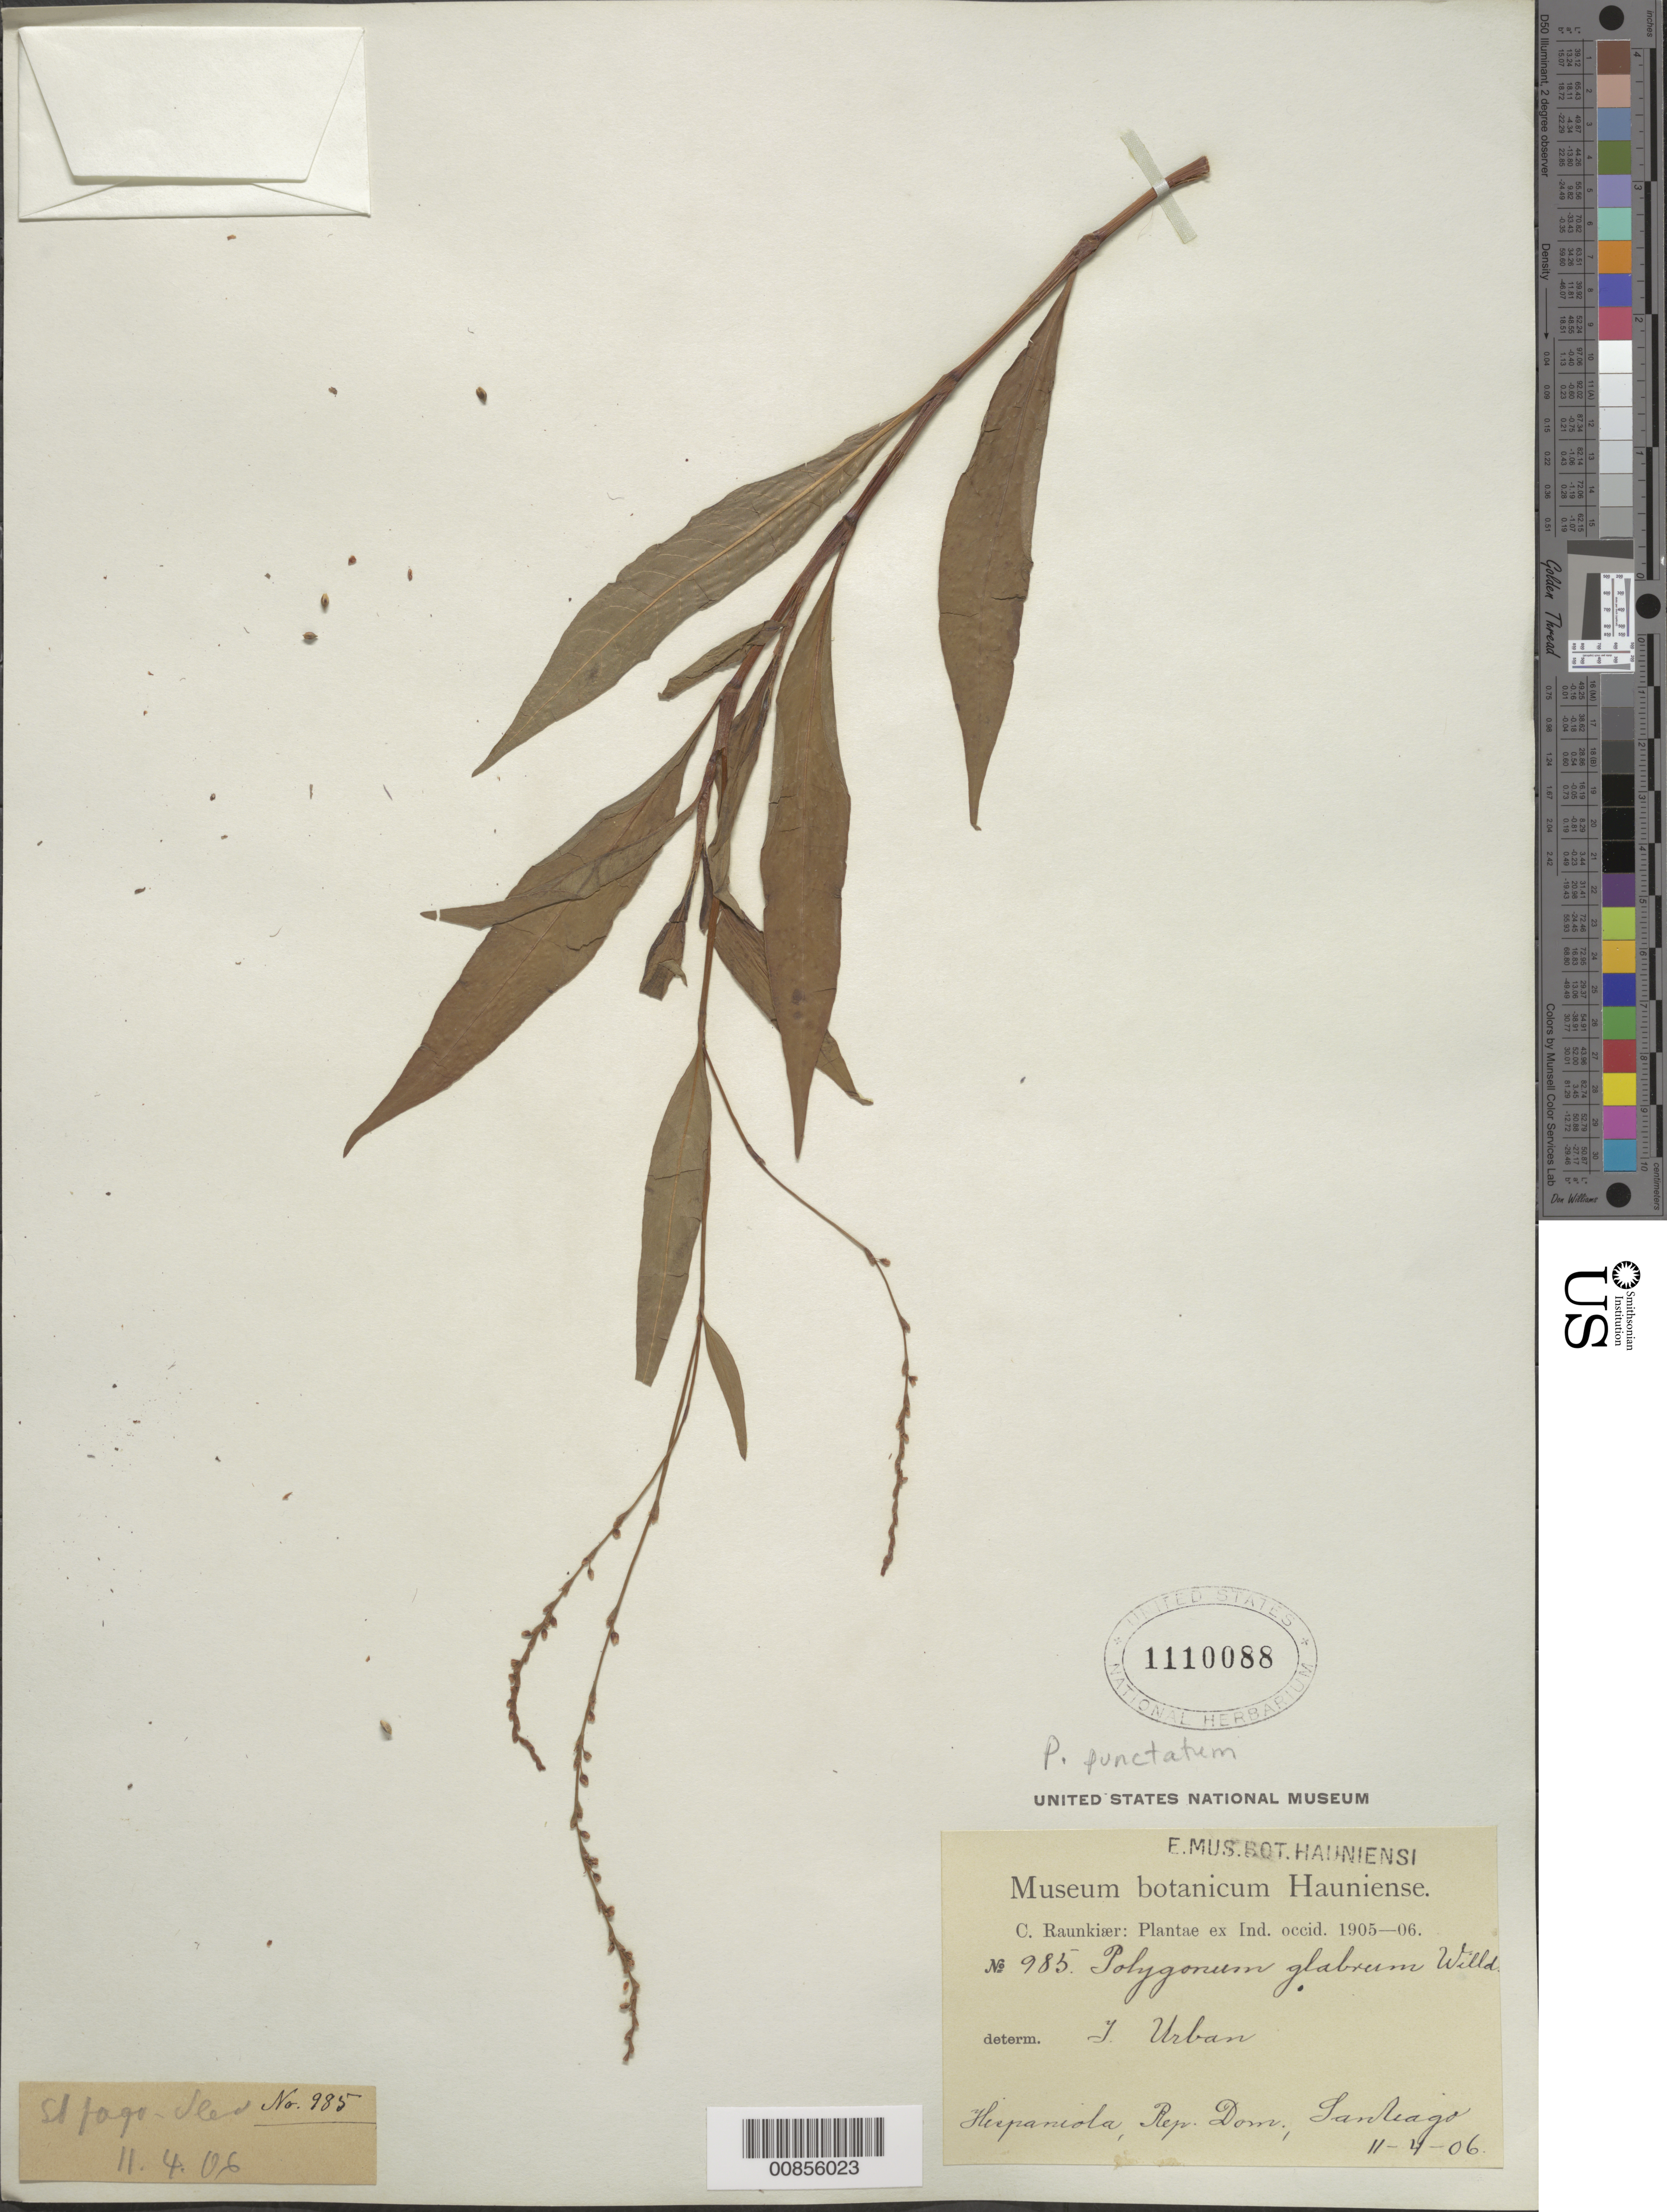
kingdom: Plantae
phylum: Tracheophyta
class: Magnoliopsida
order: Caryophyllales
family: Polygonaceae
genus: Polygonum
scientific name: Polygonum punctatum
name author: Elliott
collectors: C. C. Raunkiaer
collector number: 985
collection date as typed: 11 Apr 1906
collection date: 1906-04-11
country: Dominican Republic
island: Hispaniola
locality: Santiago.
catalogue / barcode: US 1110088